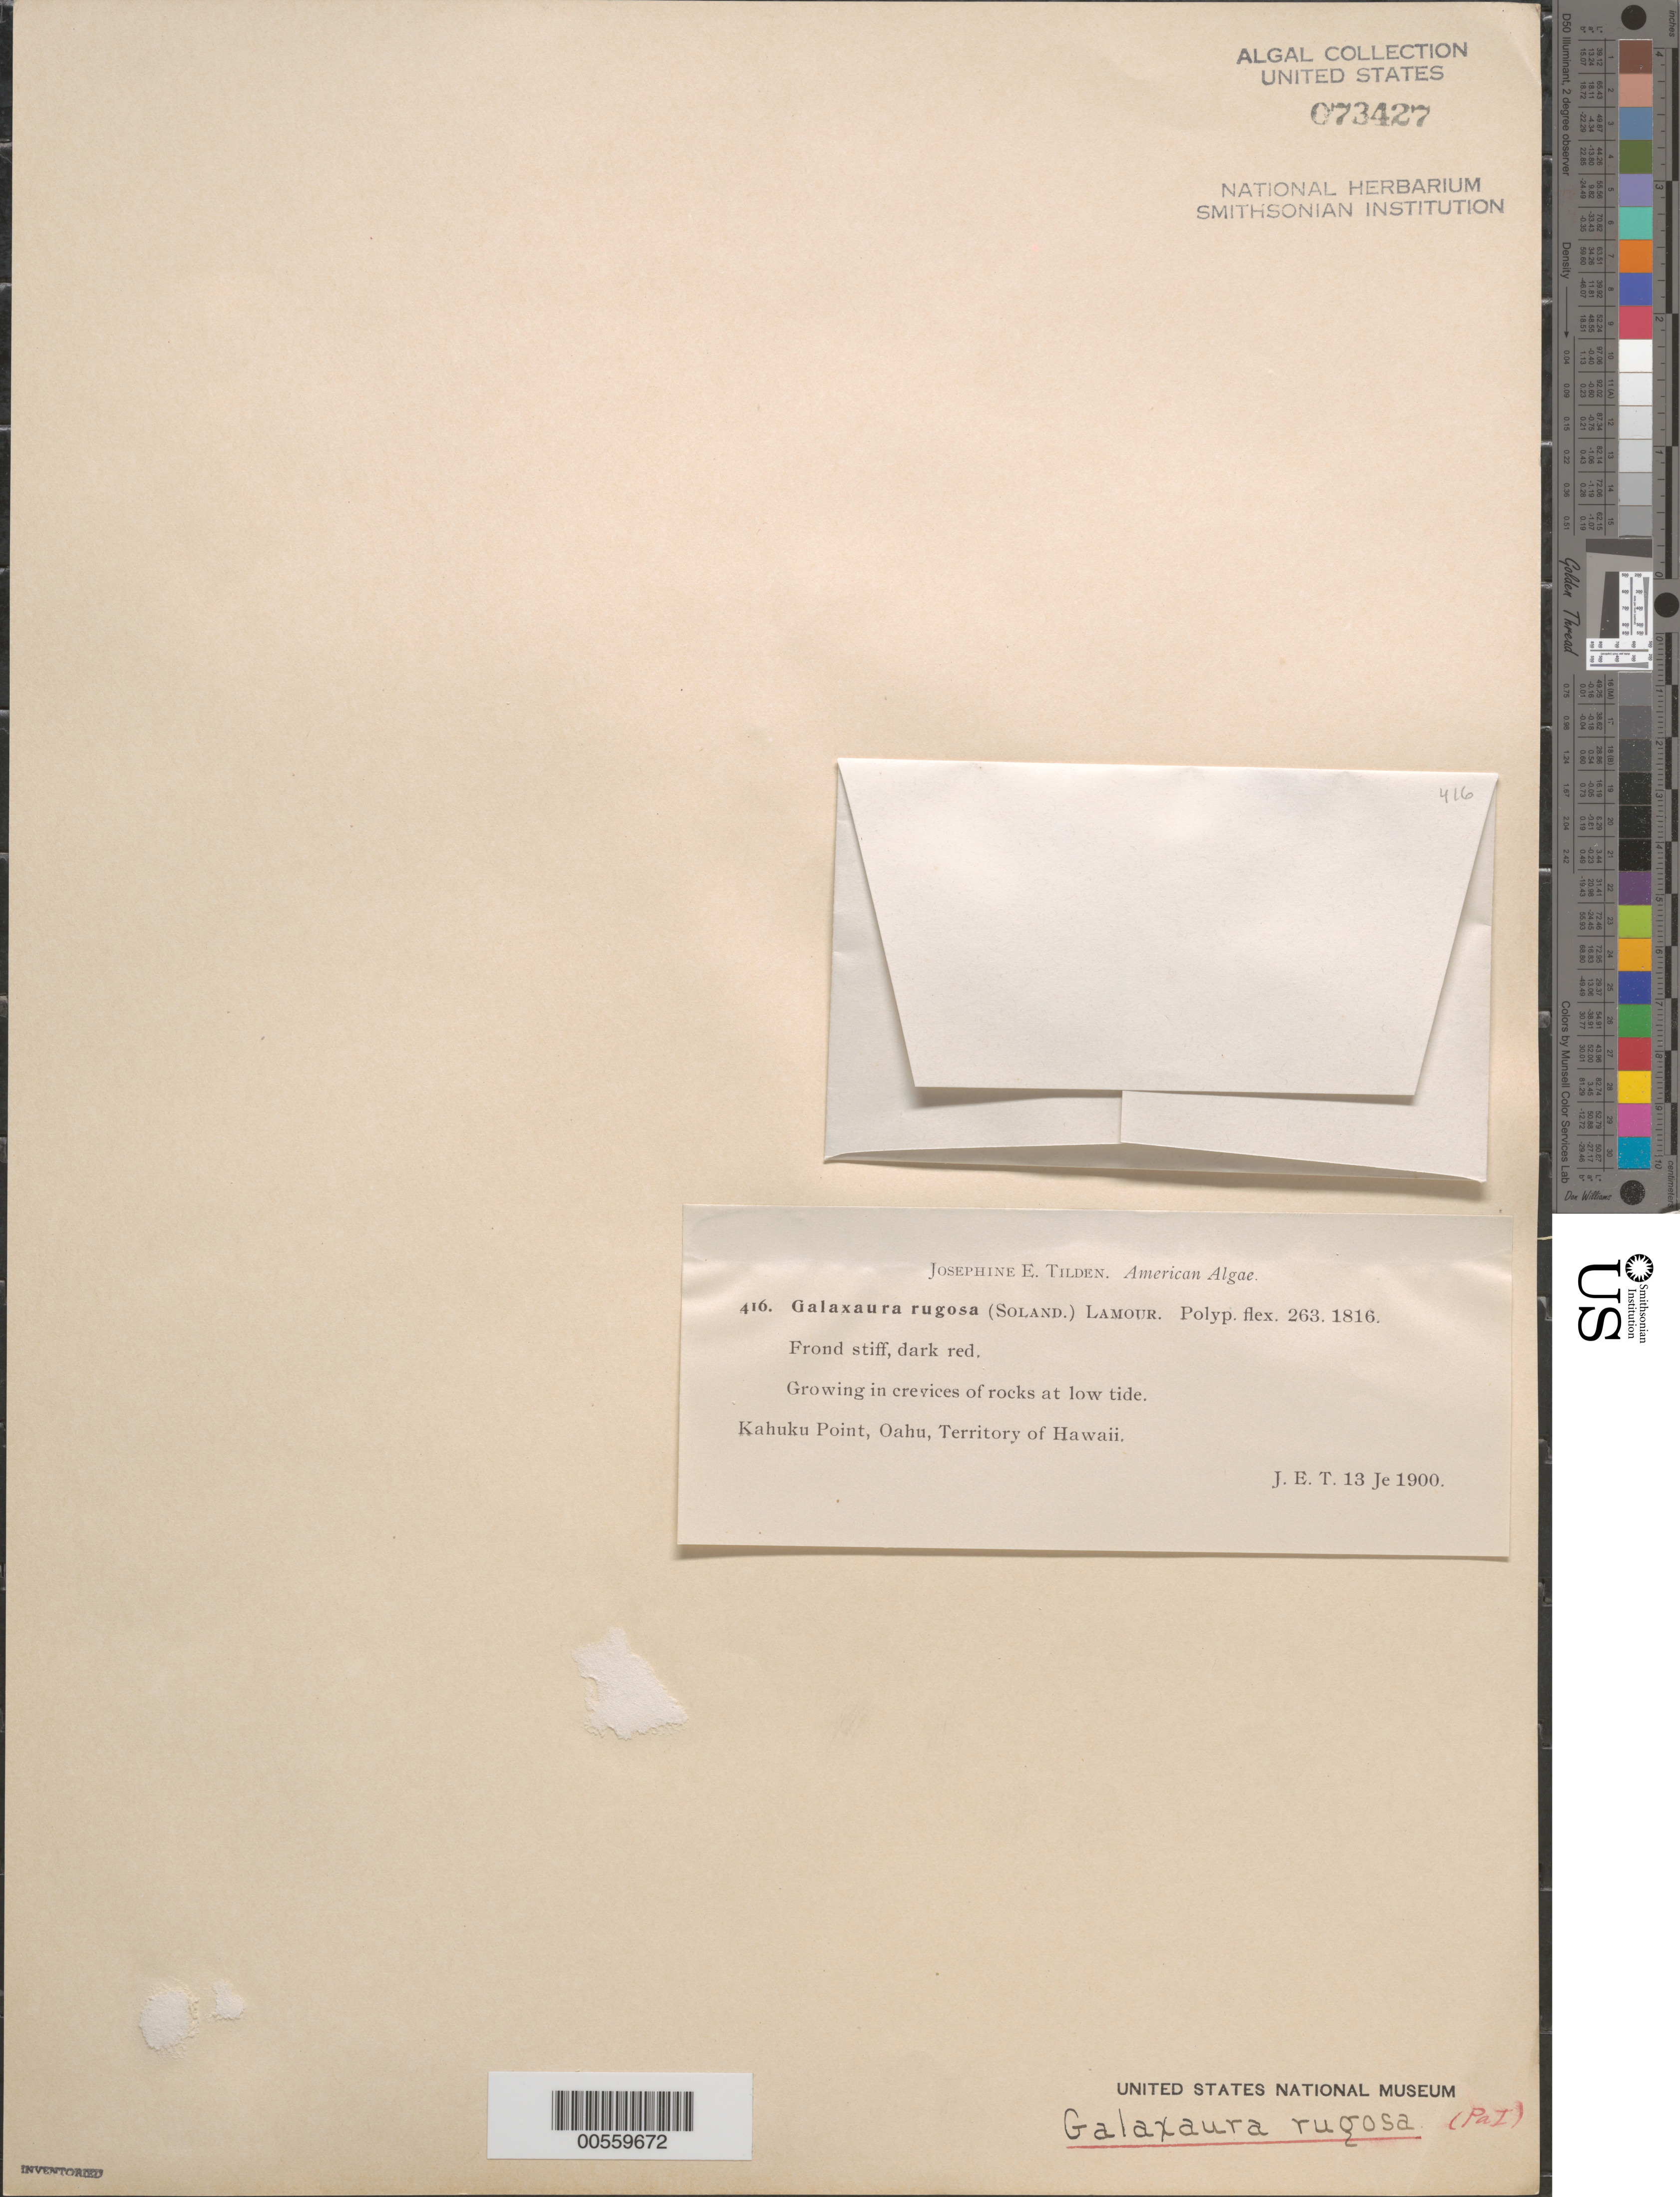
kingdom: Plantae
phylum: Rhodophyta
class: Florideophyceae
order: Nemaliales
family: Galaxauraceae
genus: Galaxaura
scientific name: Galaxaura rugosa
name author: (Ellis & Sol.) J.V.Lamouroux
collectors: J. E. Tilden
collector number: JET 416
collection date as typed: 13 Jun 1900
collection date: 1900-06-13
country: United States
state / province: Hawaii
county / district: Honolulu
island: Oahu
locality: Kahuku Point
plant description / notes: Tilden, American Algae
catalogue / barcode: US 73427